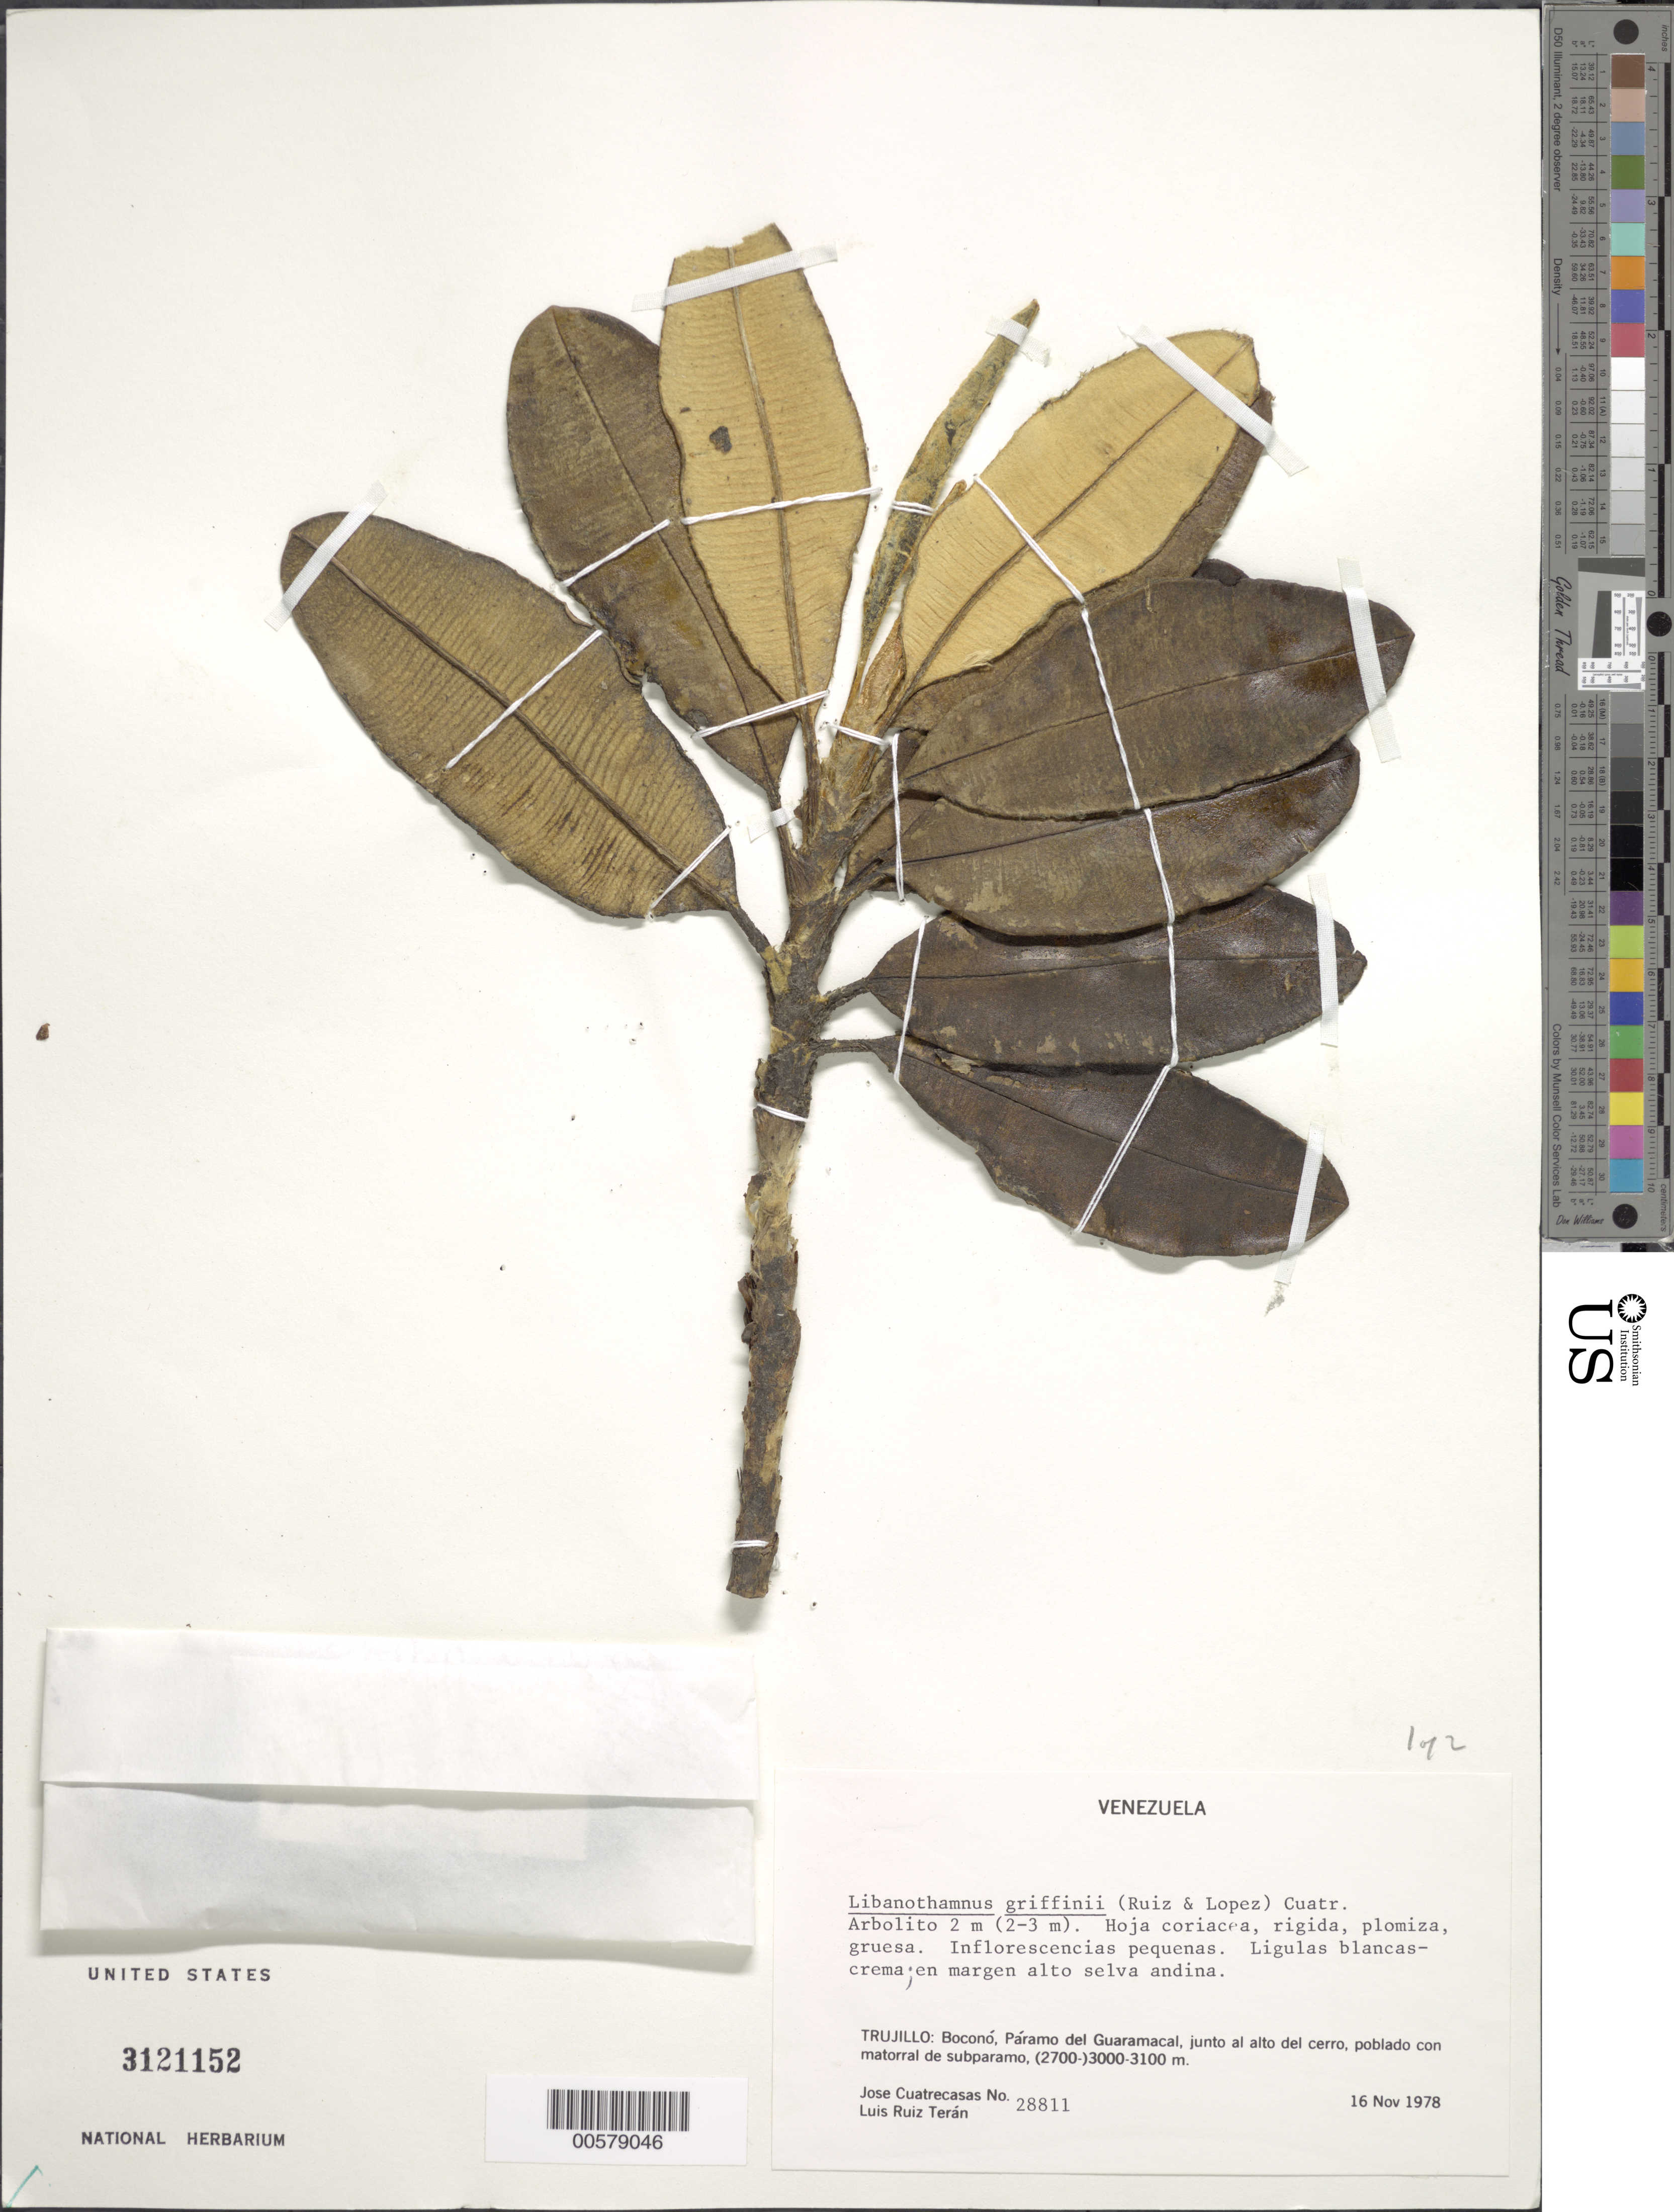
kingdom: Plantae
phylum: Tracheophyta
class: Magnoliopsida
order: Asterales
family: Asteraceae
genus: Libanothamnus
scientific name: Libanothamnus griffinii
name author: (Ruíz-Terán & López Fig.) Cuatrec.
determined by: Cuatrecasas, J.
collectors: J. Cuatrecasas & L. E. Ruíz-Terán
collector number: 28811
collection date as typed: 16 Nov 1978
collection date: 1978-11-16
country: Venezuela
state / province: Trujillo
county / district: Boconó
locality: Páramo de Guaramacal, junto al alto del cerro, poblado con matorral de subparamo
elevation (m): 2700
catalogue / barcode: US 3121152